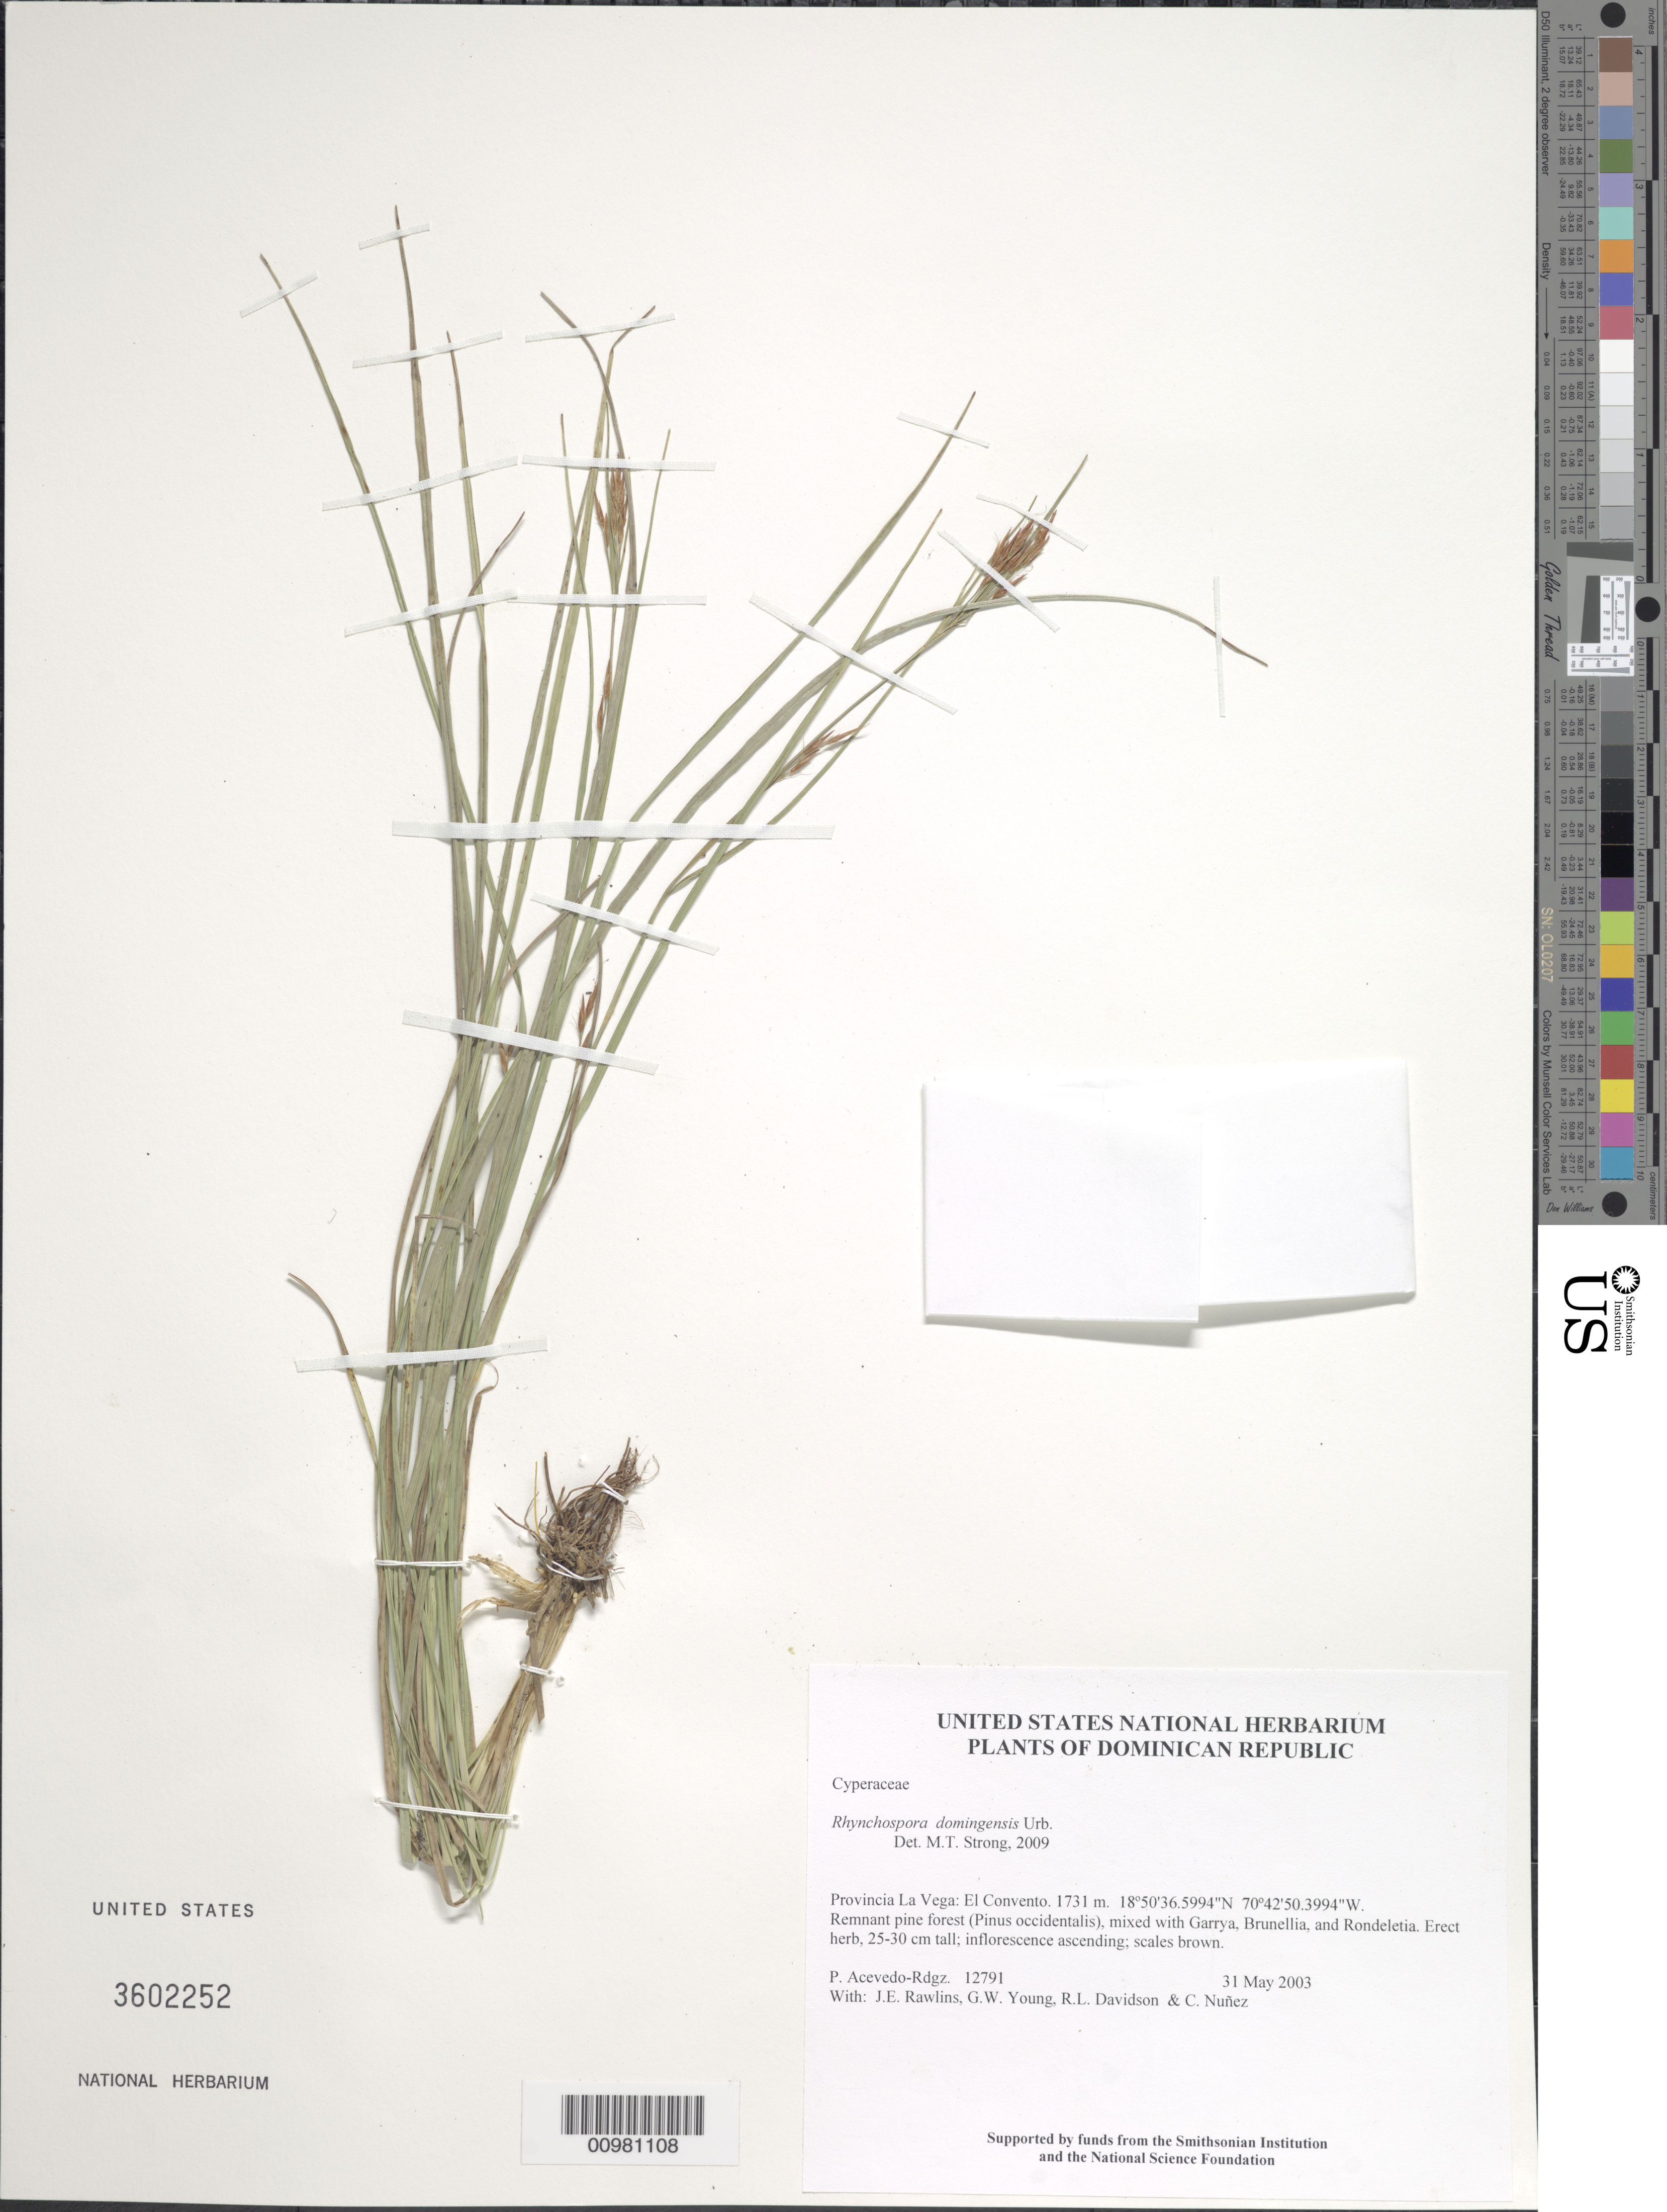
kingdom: Plantae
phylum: Tracheophyta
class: Liliopsida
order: Poales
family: Cyperaceae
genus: Rhynchospora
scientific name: Rhynchospora domingensis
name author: Urb.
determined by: Strong, M. T., (US), Smithsonian Institution - National Museum of Natural History (UNITED STATES)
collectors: P. Acevedo-Rodr., J. Rawlins, G. Young, R. Davidson & C. Nunez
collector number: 12791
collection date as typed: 31 May 2003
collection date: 2003-05-31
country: Dominican Republic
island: Hispaniola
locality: Provincia La Vega: El Convento.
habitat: Remnant pine forest (Pinus occidentalis), mixed with Garrya, Brunellia, and Rondeletia.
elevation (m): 1731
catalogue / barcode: US 3602252